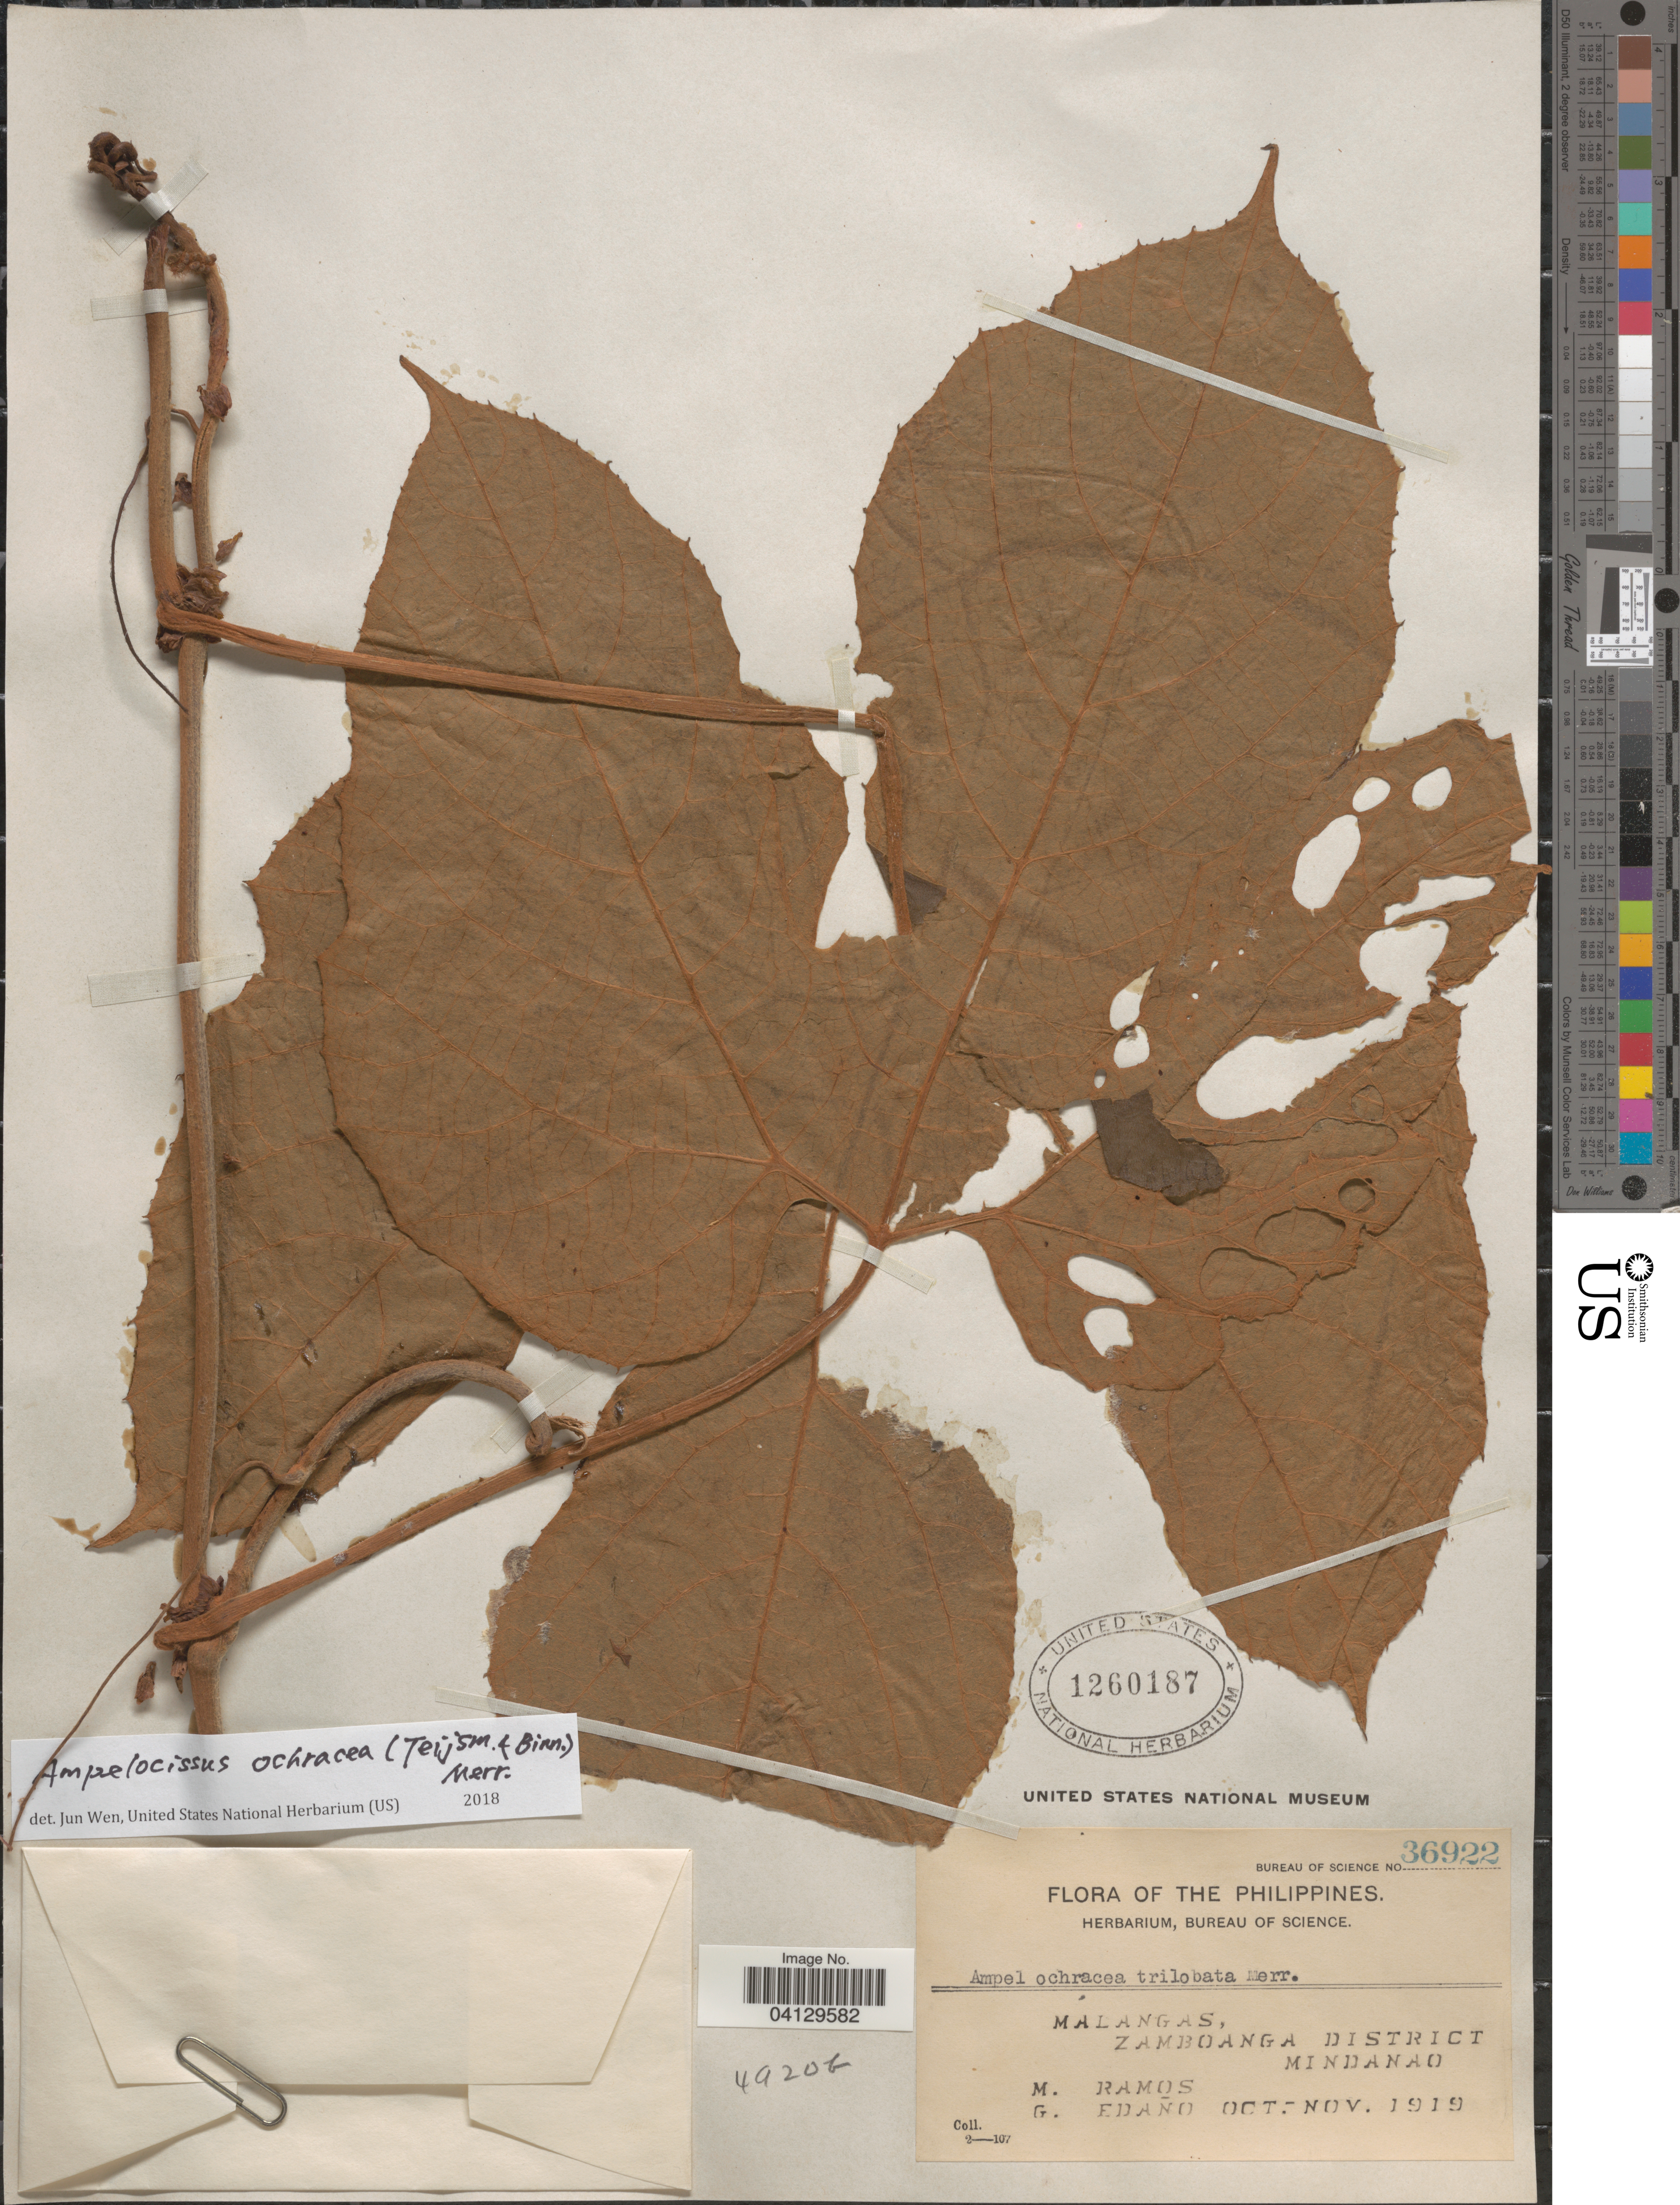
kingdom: Plantae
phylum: Tracheophyta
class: Magnoliopsida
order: Vitales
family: Vitaceae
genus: Ampelocissus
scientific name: Ampelocissus ochracea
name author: (Merr.) Merr.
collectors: M. Ramos & G. Edaño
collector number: Bureau of Science 36922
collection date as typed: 1919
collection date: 1919-10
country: Philippines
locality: Malangas, Zamboanga District. Mindanao.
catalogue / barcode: US 1260187